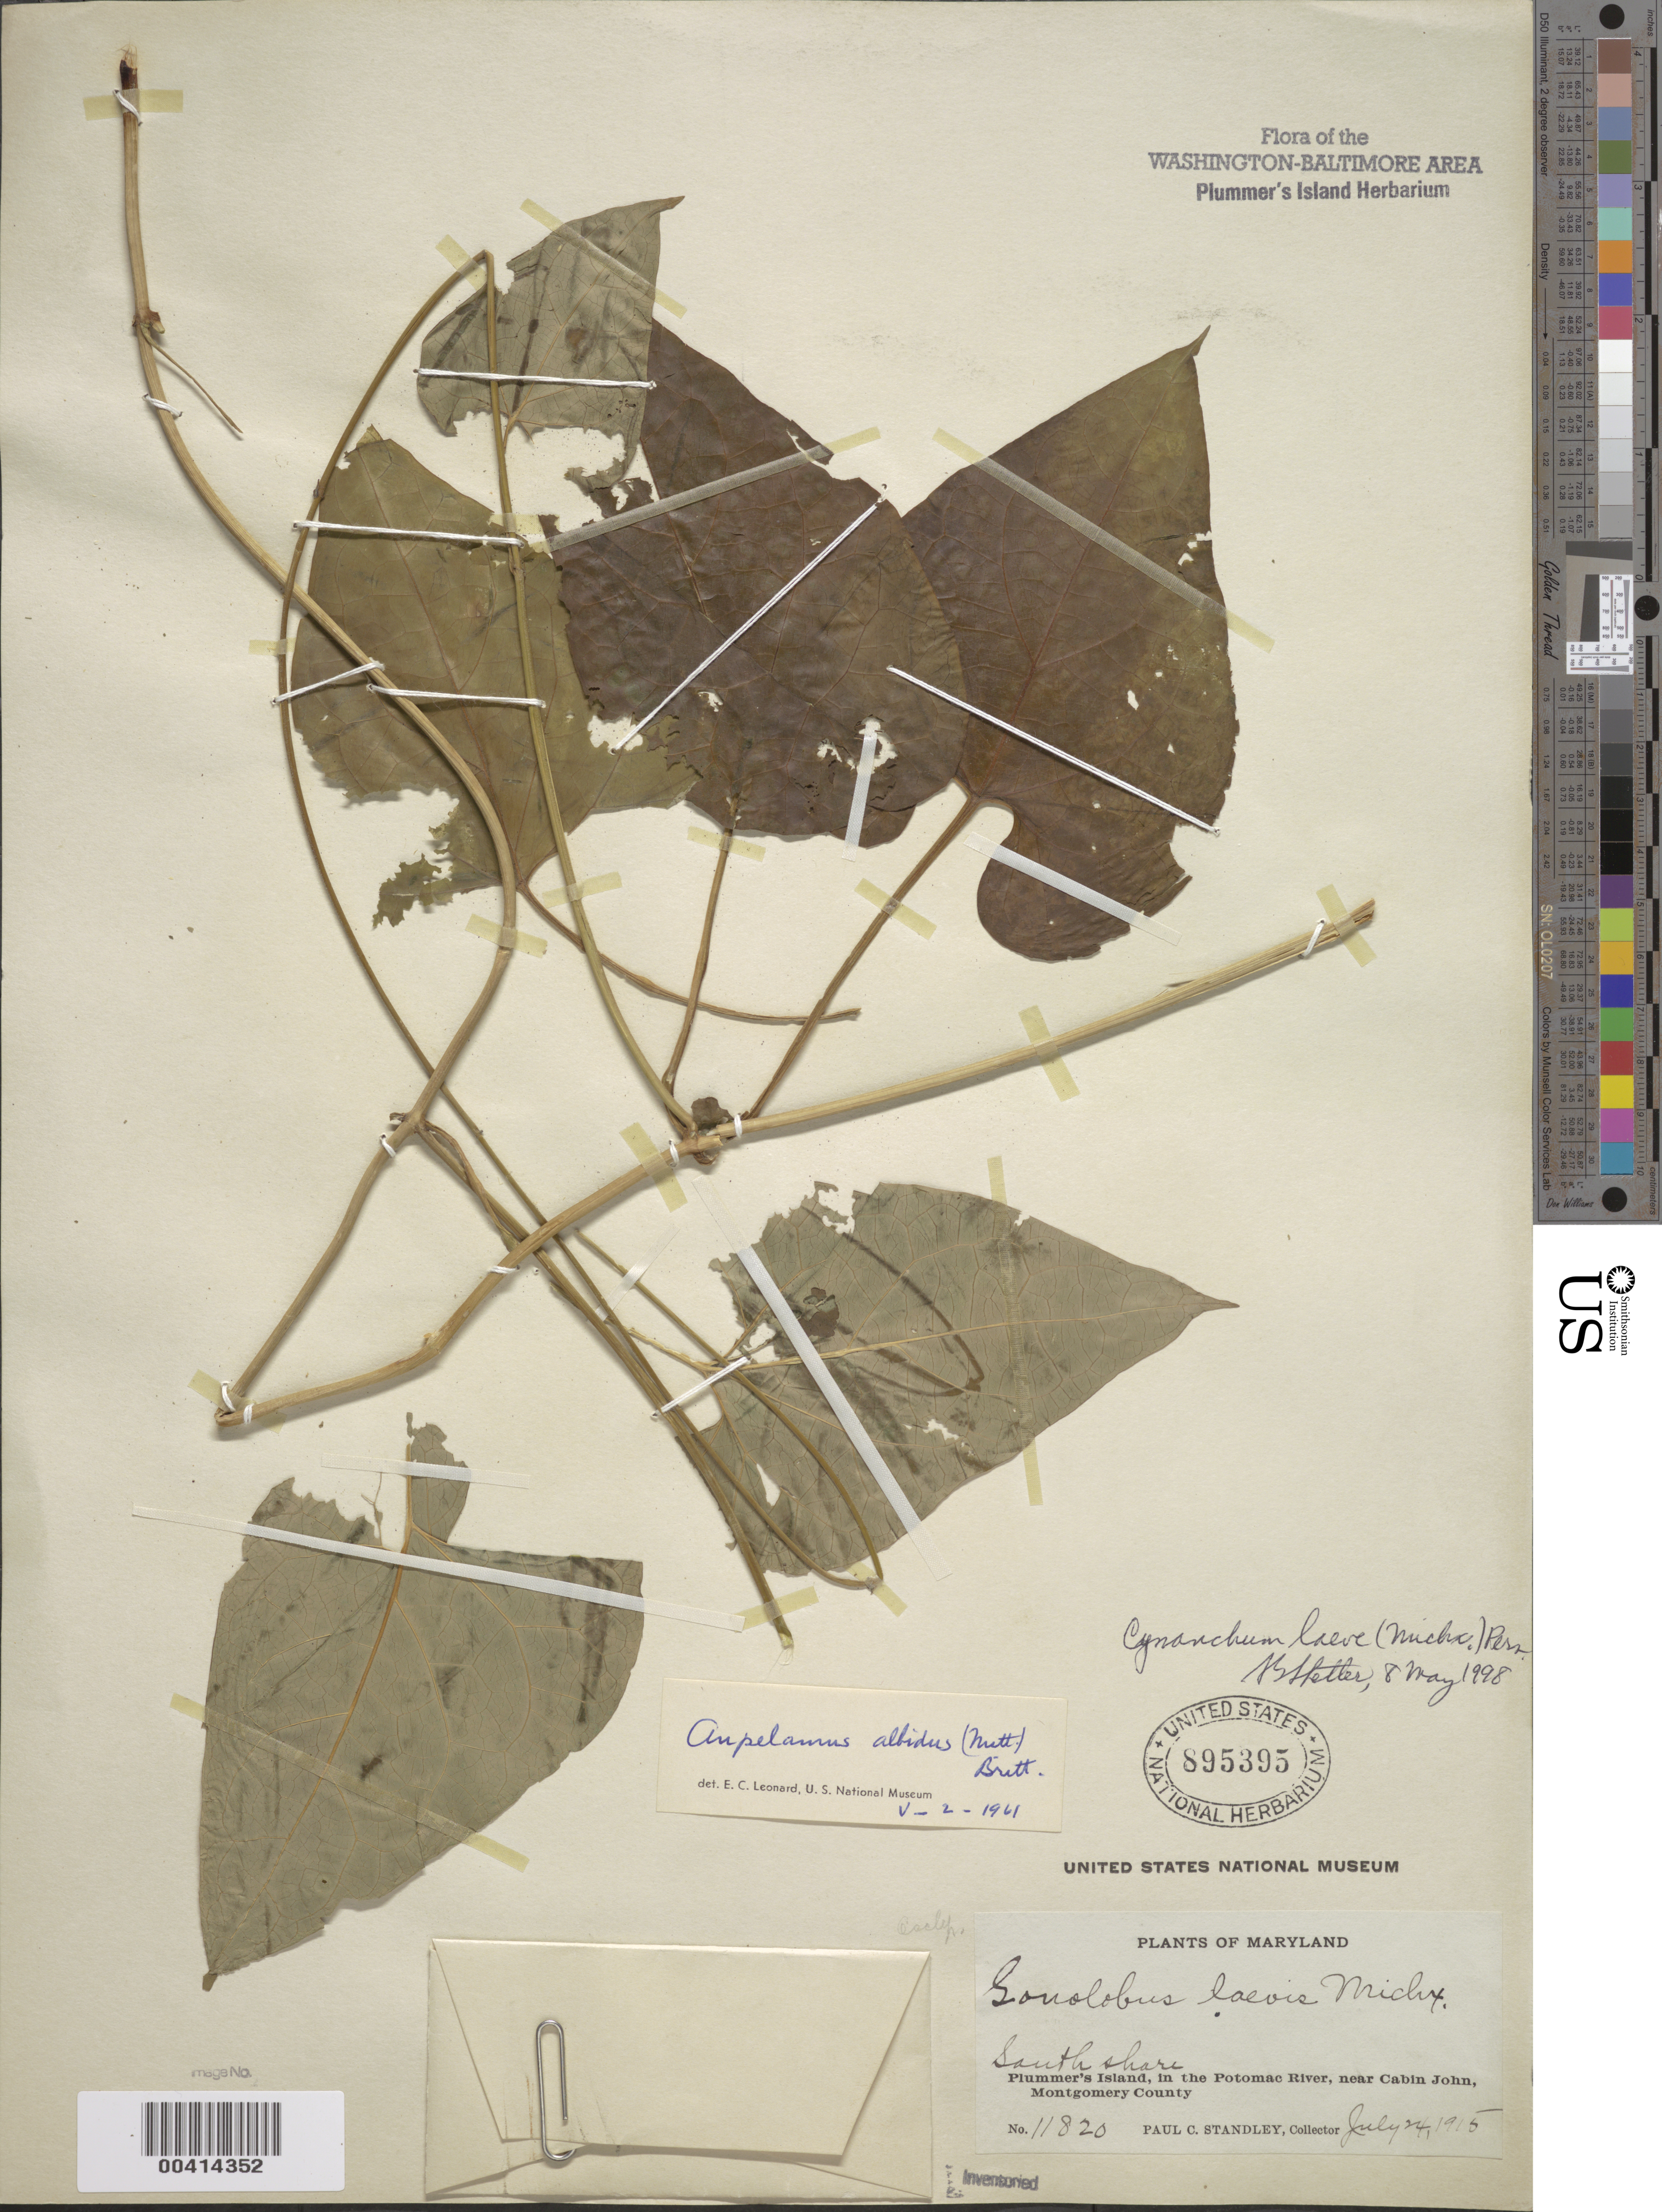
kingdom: Plantae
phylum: Tracheophyta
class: Magnoliopsida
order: Gentianales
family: Apocynaceae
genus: Cynanchum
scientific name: Cynanchum laeve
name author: (Michx.) Pers.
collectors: P. C. Standley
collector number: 11820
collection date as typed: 24 Jul 1915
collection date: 1915-07-24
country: United States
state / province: Maryland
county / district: Montgomery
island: Plummers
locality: Plummer's Island; south shore C. & O. Canal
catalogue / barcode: US 895395